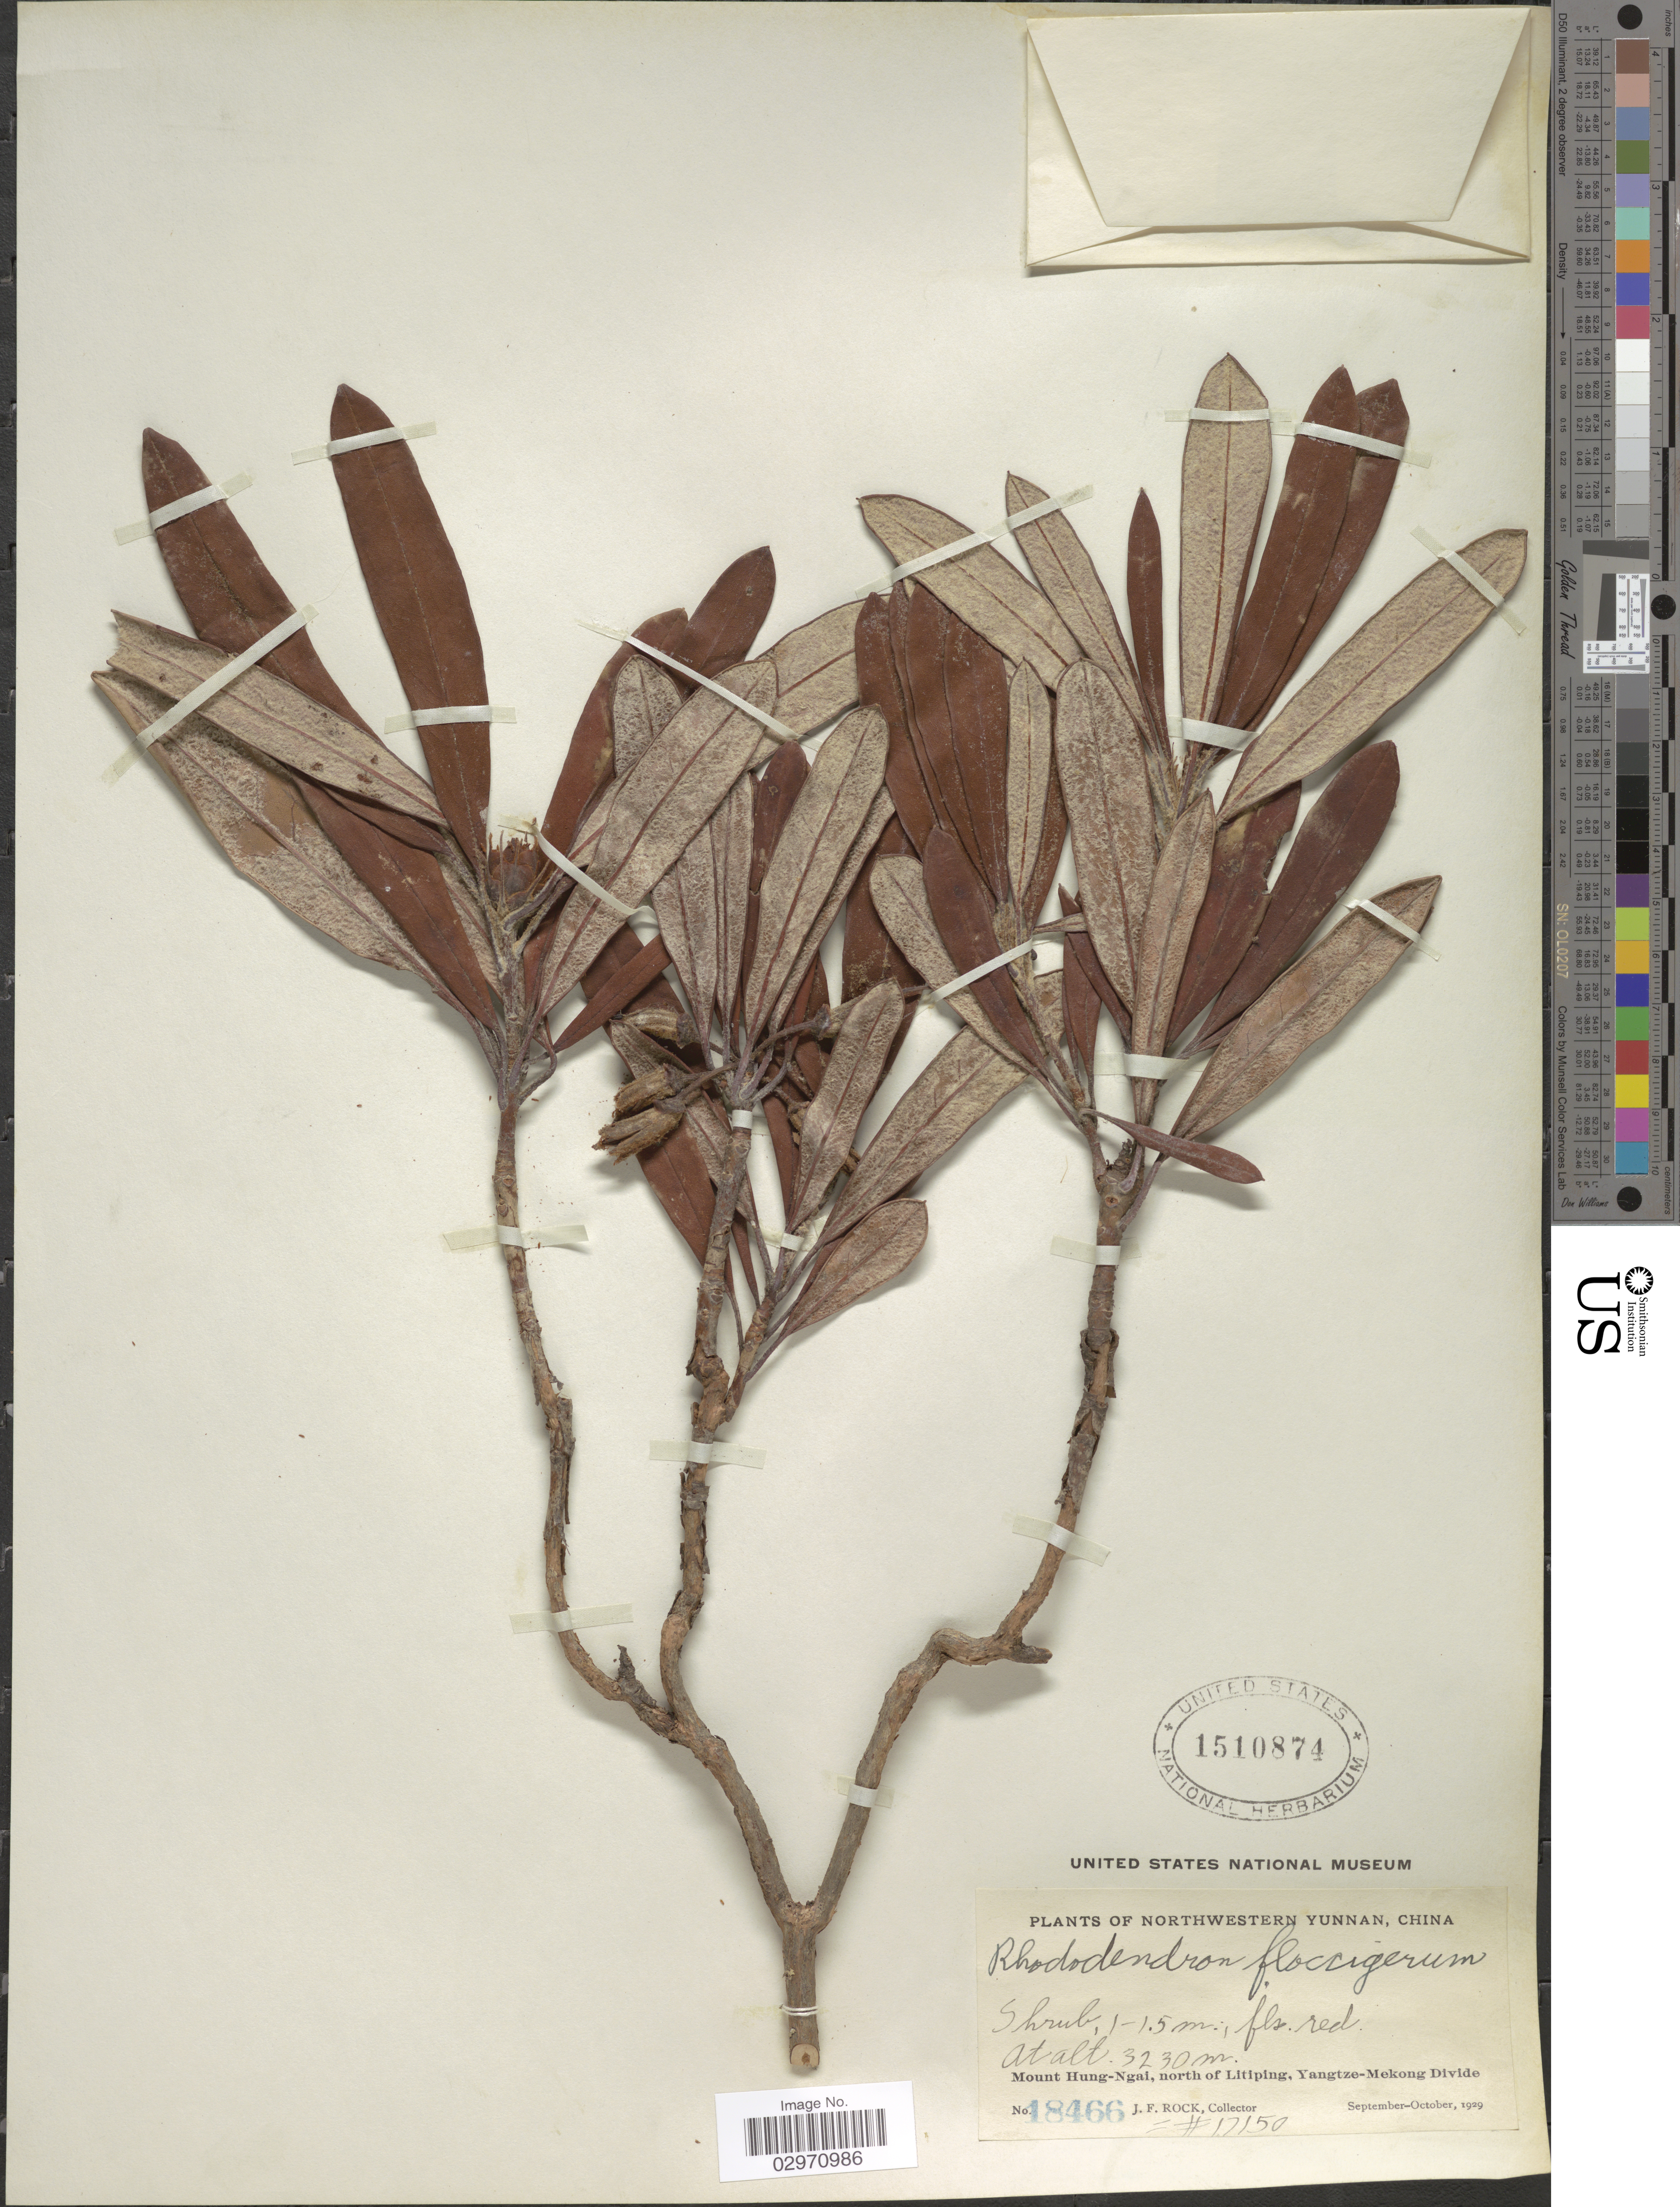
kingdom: Plantae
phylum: Tracheophyta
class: Magnoliopsida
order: Ericales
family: Ericaceae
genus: Rhododendron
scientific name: Rhododendron floccigerum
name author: Franch.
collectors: J. Rock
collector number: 18466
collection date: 1929-09/1929-10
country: China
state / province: Yunnan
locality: Northwestern Yunnan. Mount Hung-Ngai, north of Litiping, Yangtze-Mekong Divide.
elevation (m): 3230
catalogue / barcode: US 1510874